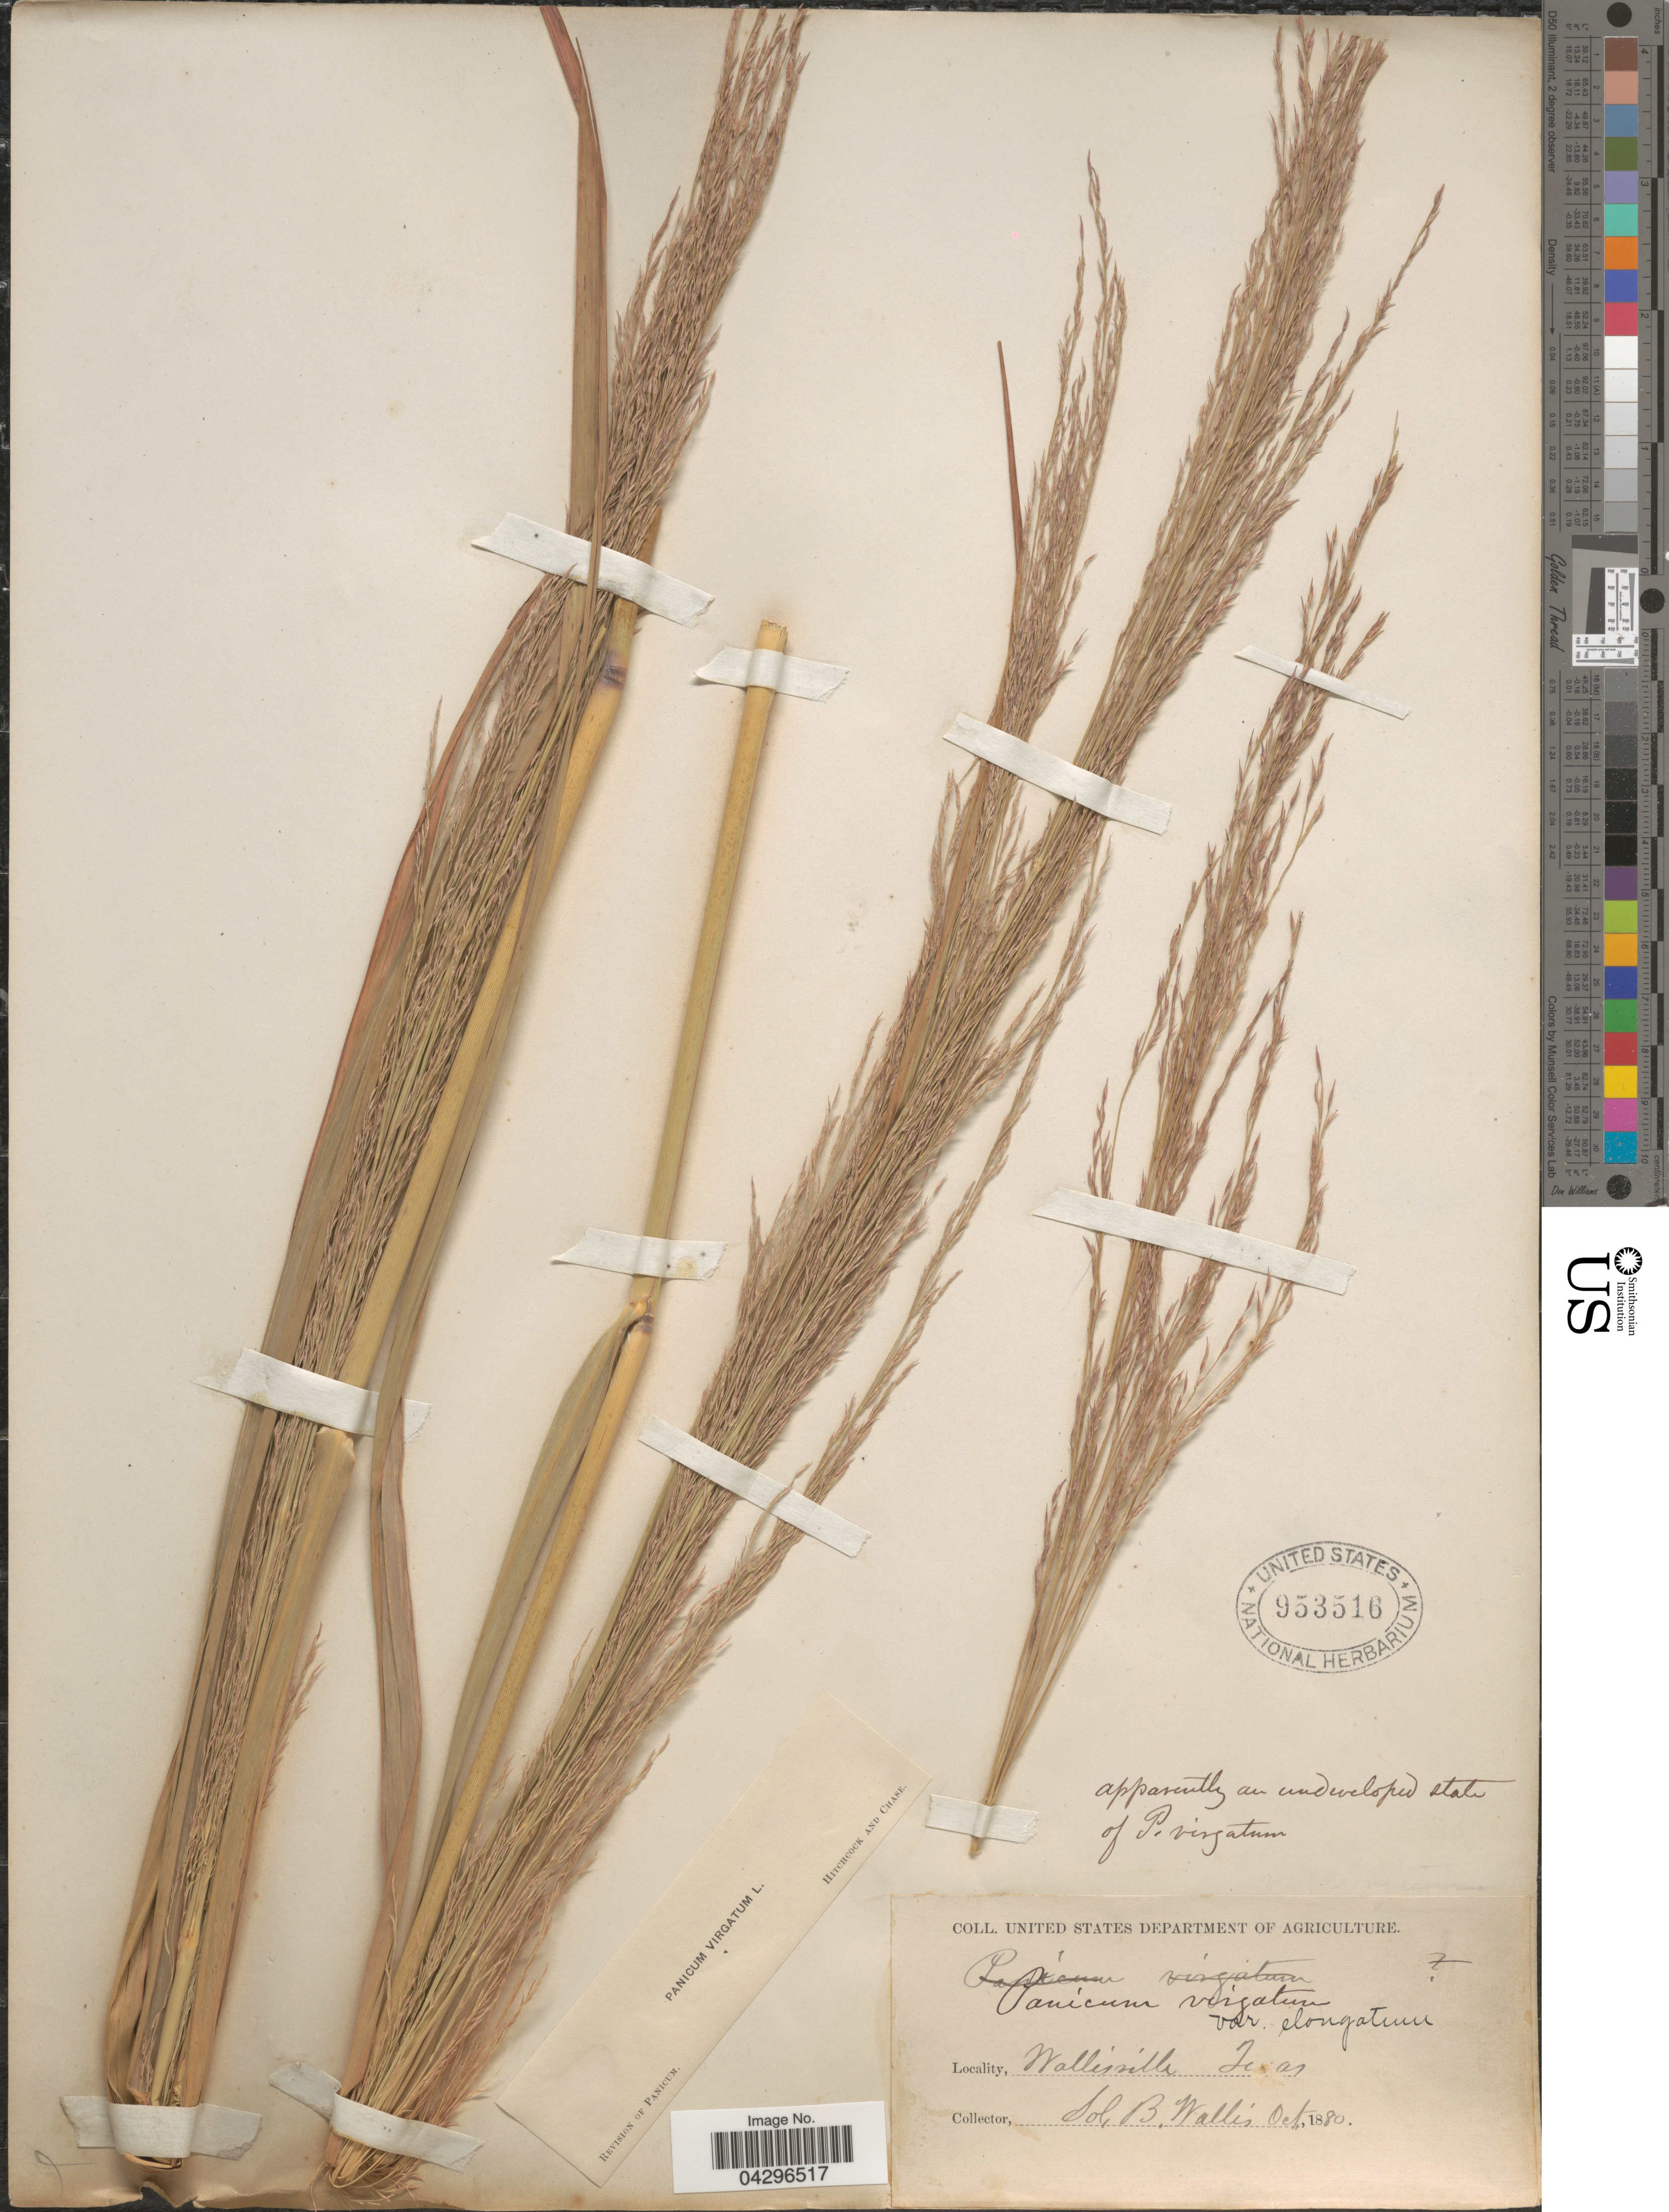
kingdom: Plantae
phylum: Tracheophyta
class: Liliopsida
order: Poales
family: Poaceae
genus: Panicum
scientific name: Panicum virgatum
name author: L.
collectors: S. Wallis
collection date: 1880-10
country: United States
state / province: Texas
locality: Wallisville.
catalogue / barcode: US 953516